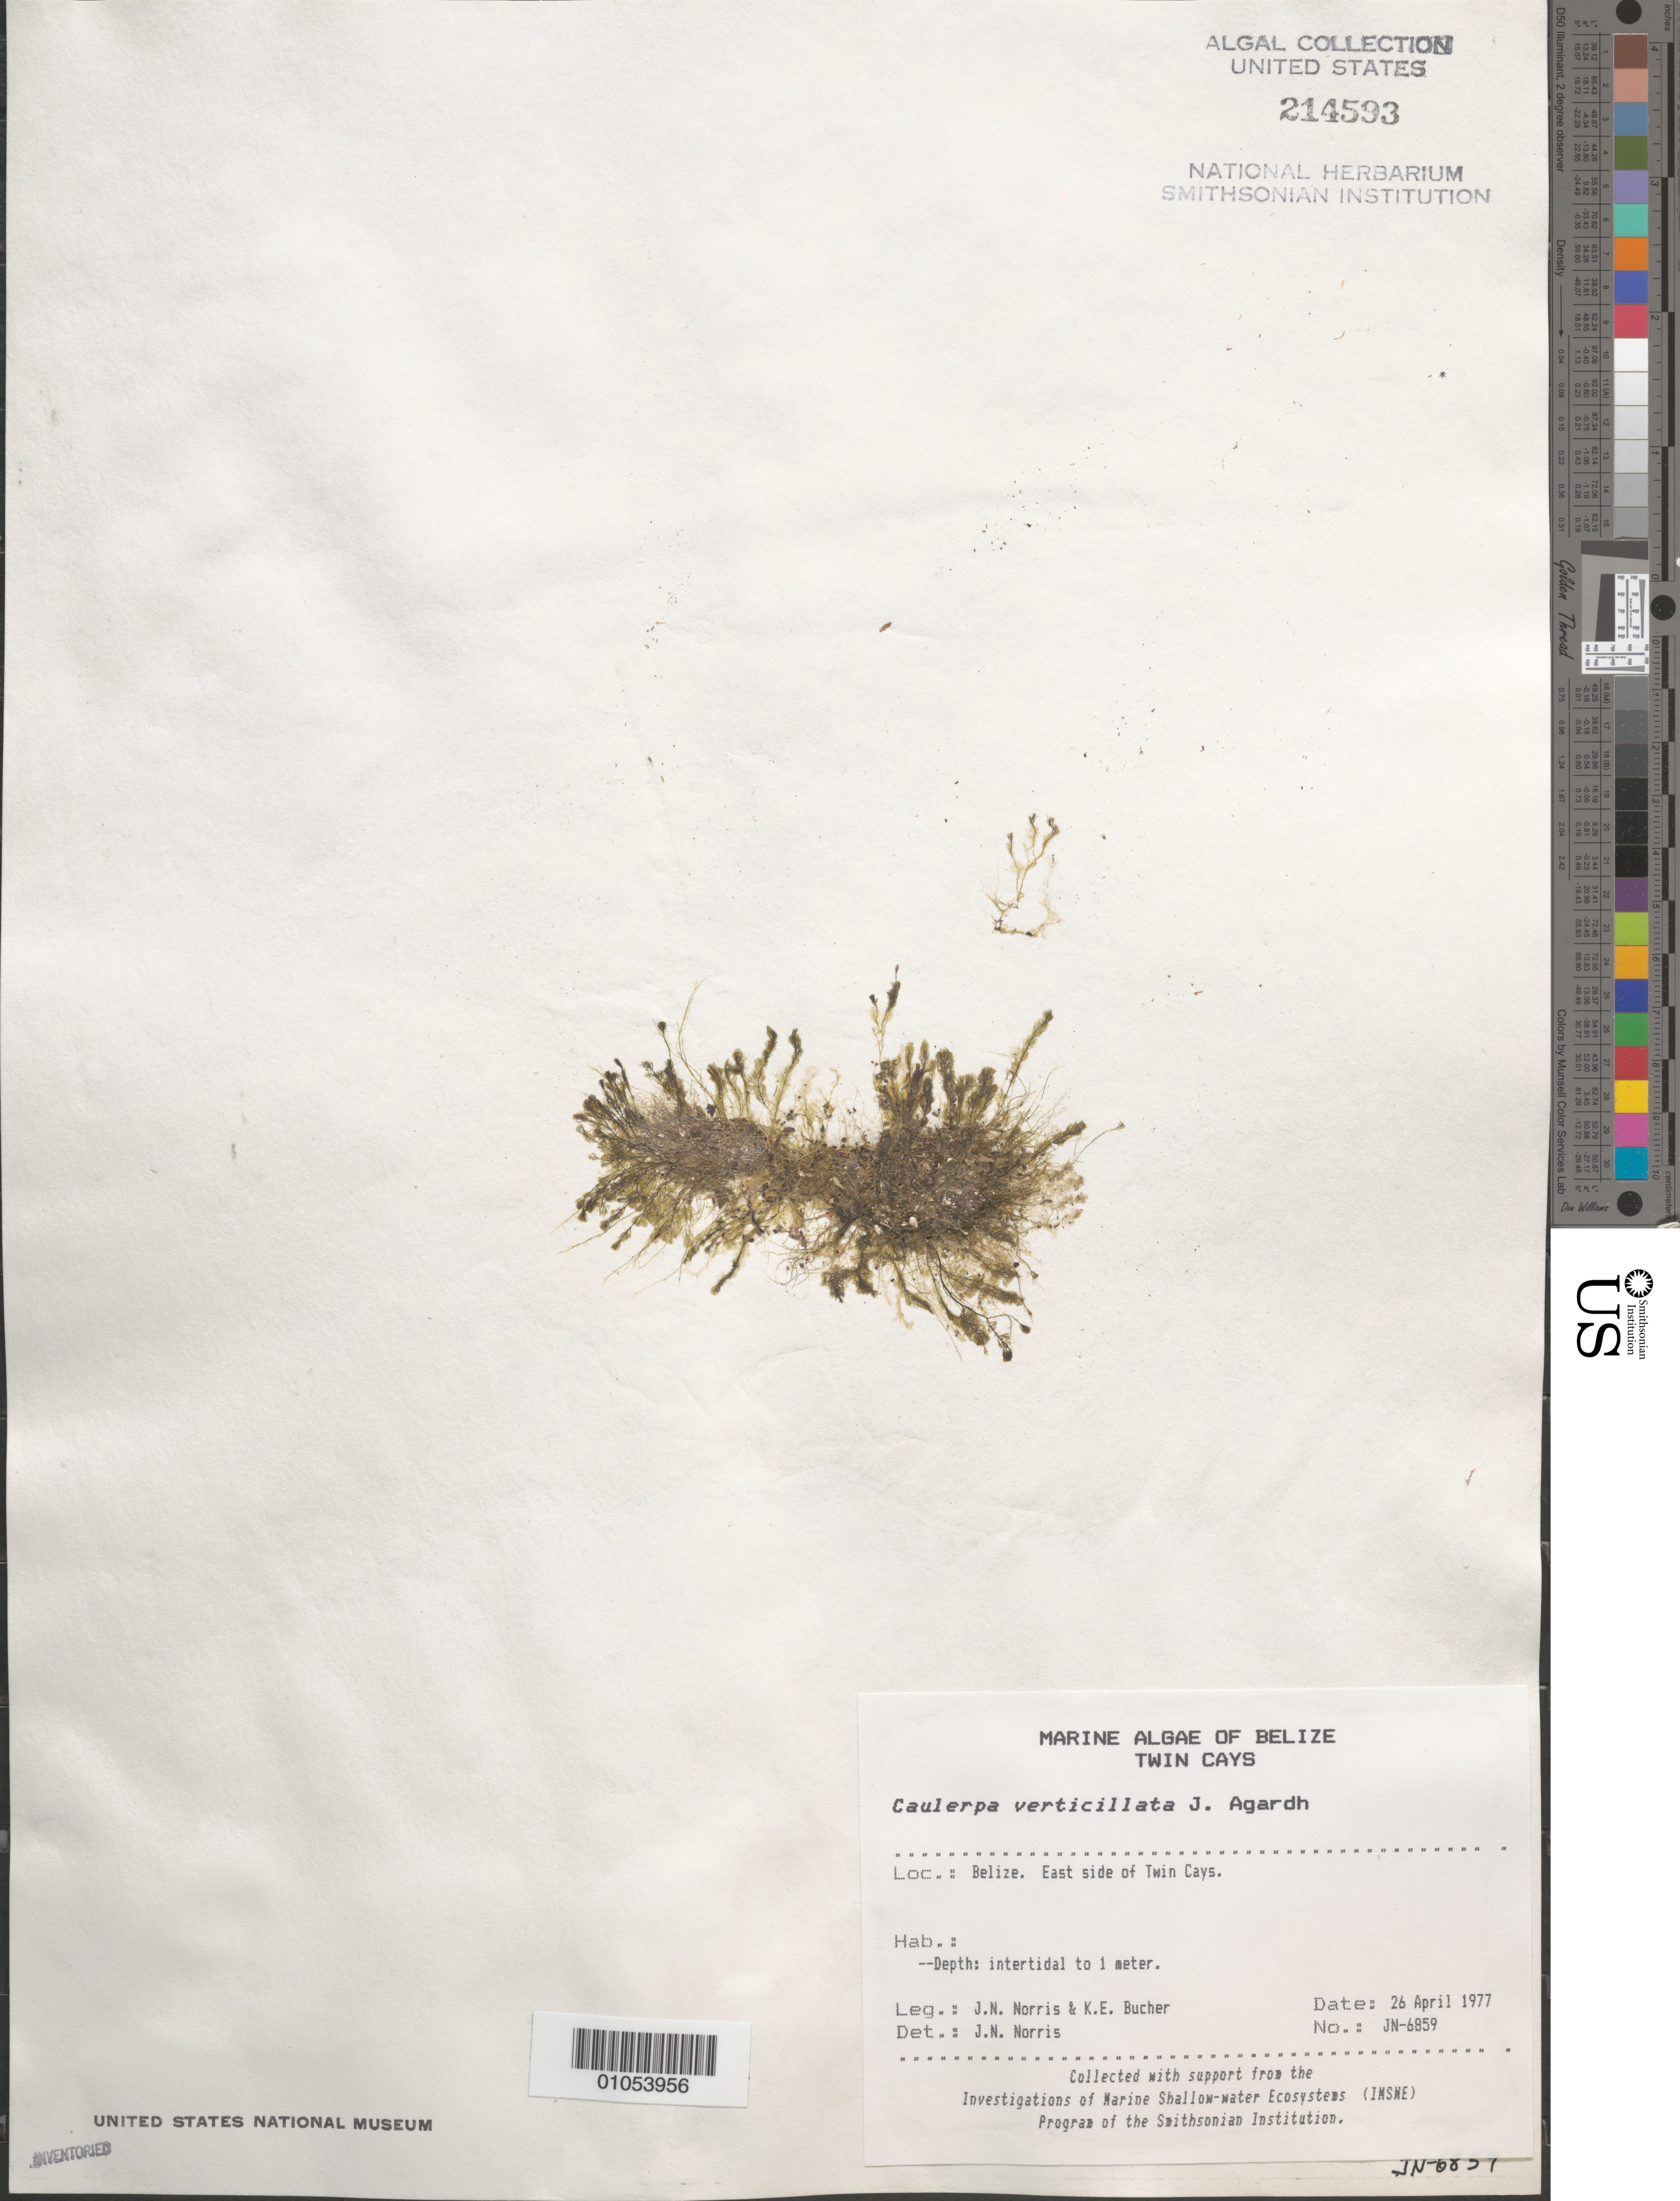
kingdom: Plantae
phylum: Chlorophyta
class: Ulvophyceae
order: Bryopsidales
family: Caulerpaceae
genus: Caulerpa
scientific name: Caulerpa verticillata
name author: J. Agardh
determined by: Norris, James N.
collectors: J. N. Norris & K. E. Bucher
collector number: JN-6859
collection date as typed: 26 Apr 1977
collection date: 1977-04-26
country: Belize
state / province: Stann Creek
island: Twin Cays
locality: East side of Twin Cays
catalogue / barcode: US 214593